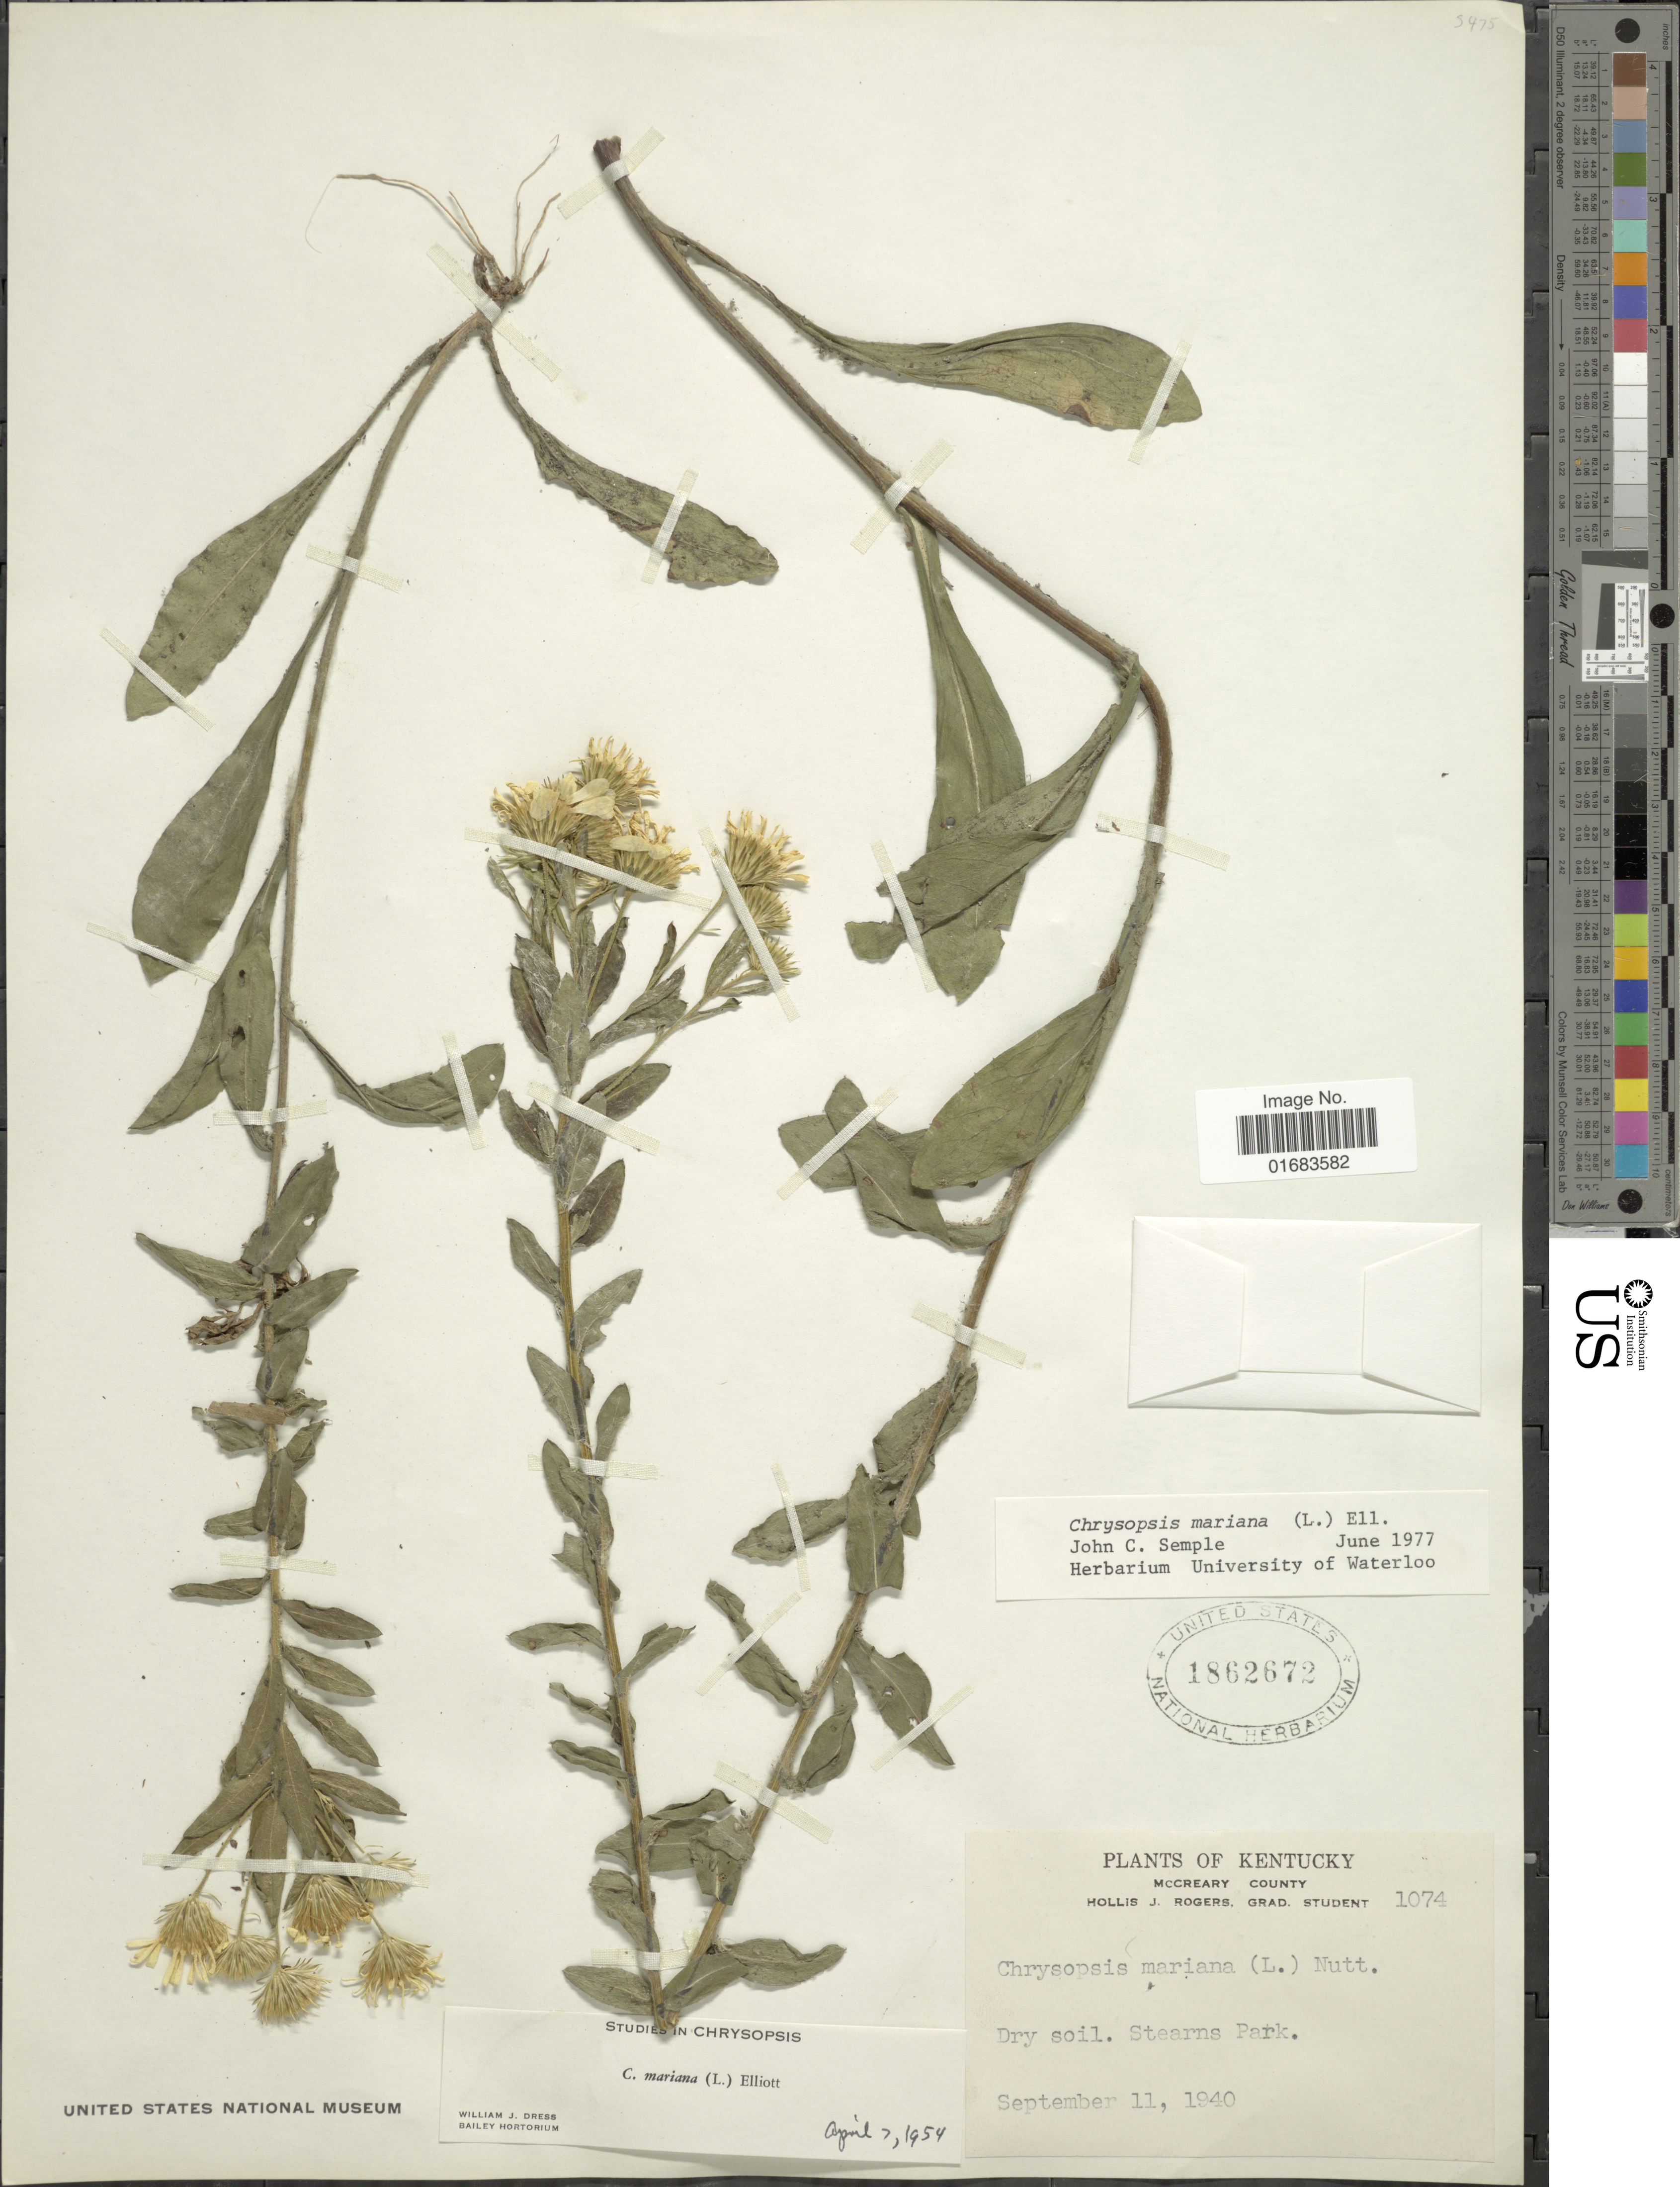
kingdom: Plantae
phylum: Tracheophyta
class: Magnoliopsida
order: Asterales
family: Asteraceae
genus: Chrysopsis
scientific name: Chrysopsis mariana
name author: (L.) Elliott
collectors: H. J. Rogers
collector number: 1074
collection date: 1940-09-11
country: United States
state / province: Kentucky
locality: McCreary County, Streans Park.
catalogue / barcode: US 1862672